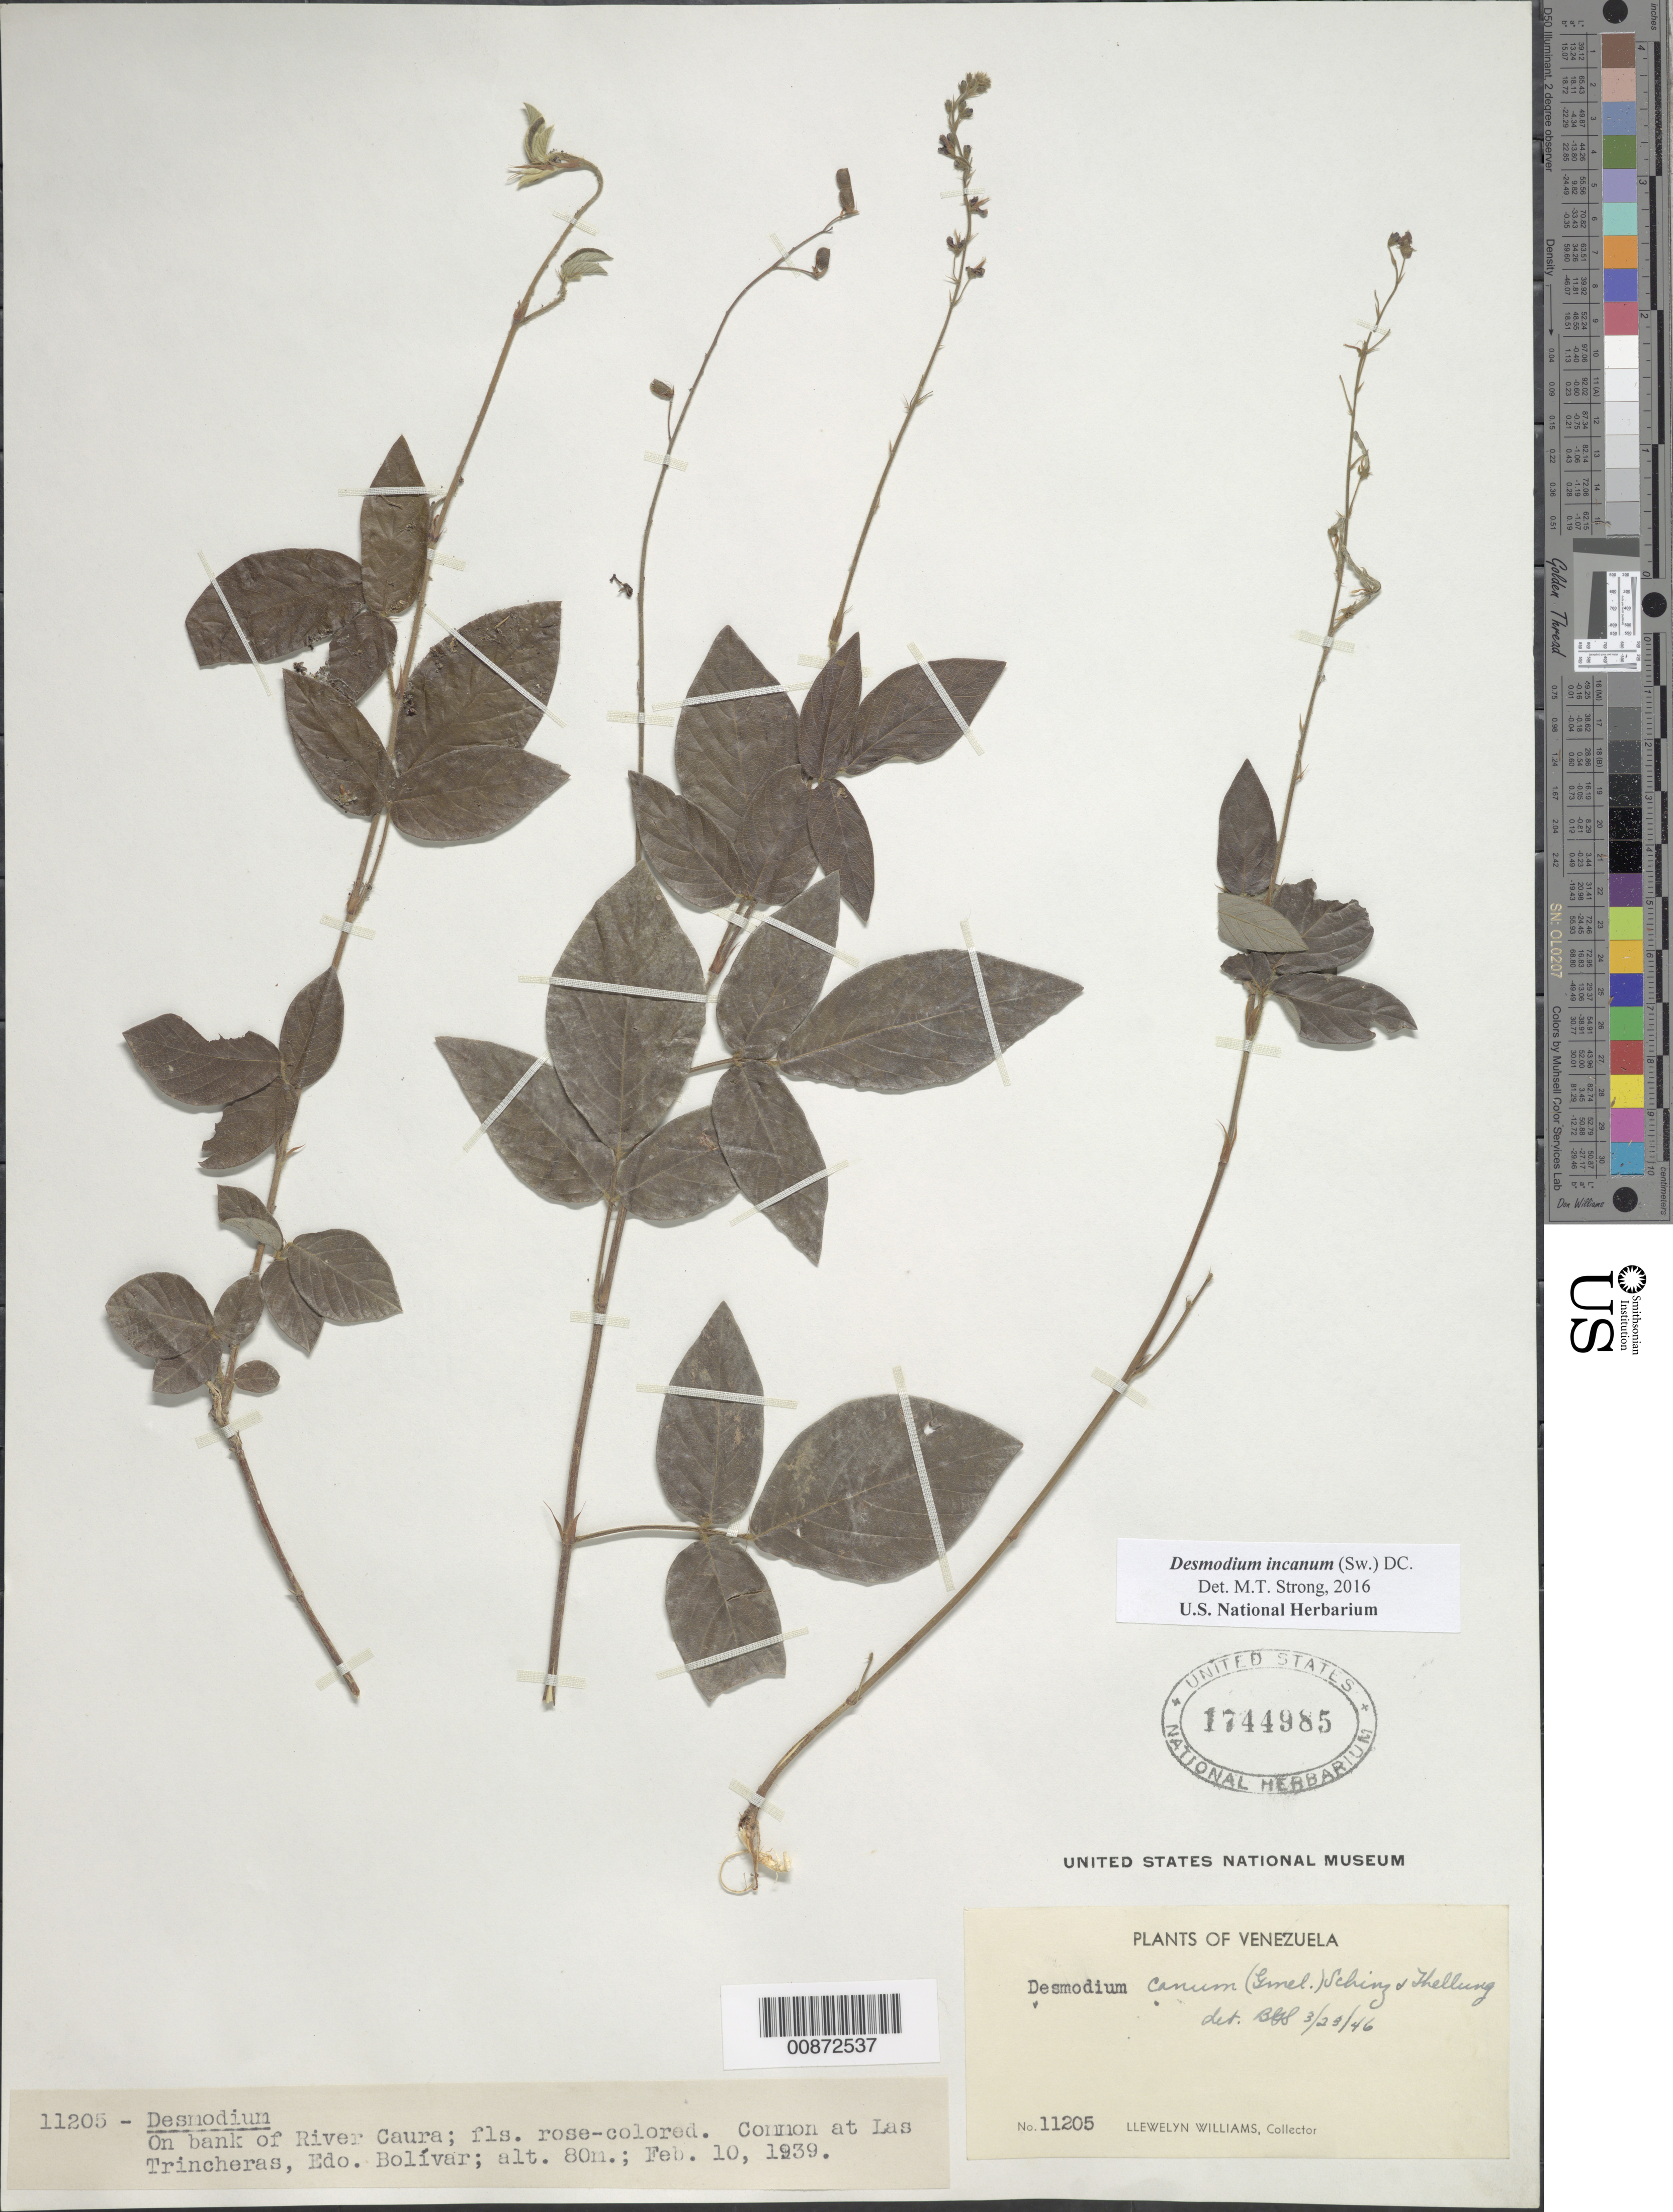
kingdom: Plantae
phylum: Tracheophyta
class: Magnoliopsida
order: Fabales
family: Fabaceae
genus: Desmodium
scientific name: Desmodium incanum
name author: (Sw.) DC.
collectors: Ll. Williams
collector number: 11205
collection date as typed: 10-Feb-39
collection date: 1939-02-10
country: Venezuela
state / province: Bolívar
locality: Las Trincheras, Río Caura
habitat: Bank of river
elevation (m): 80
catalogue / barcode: US 1744985